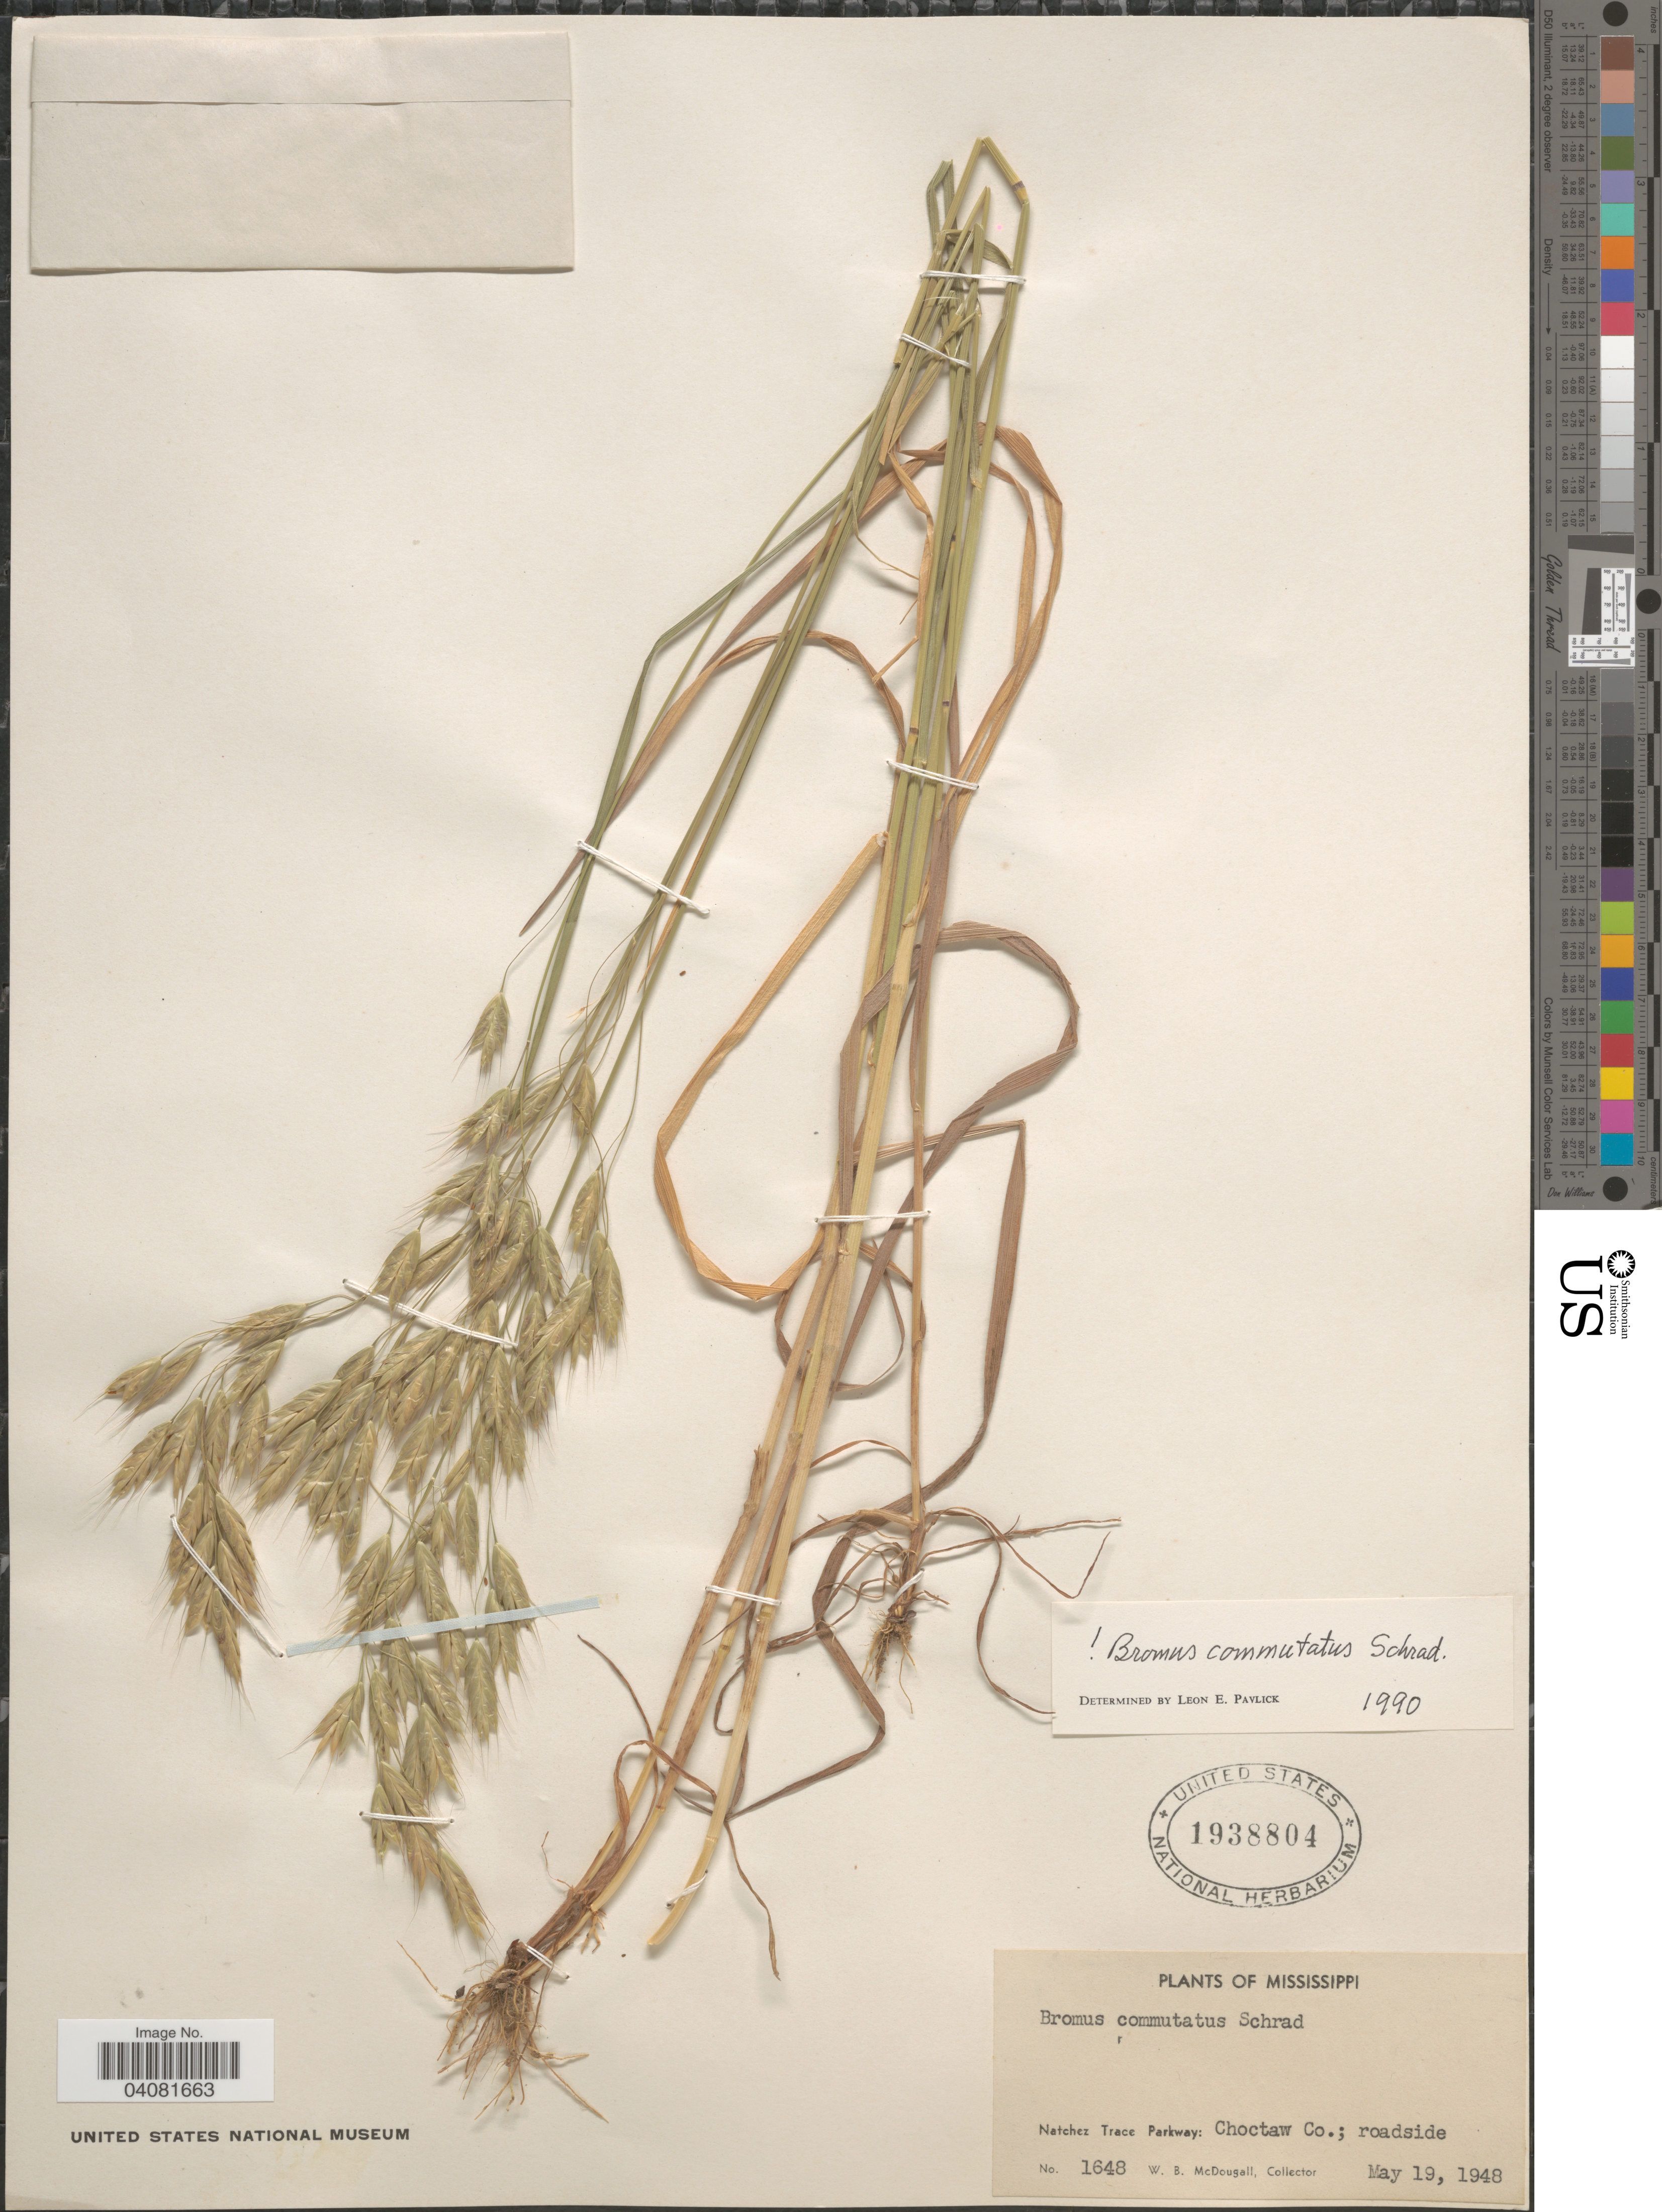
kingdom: Plantae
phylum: Tracheophyta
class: Liliopsida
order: Poales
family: Poaceae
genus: Bromus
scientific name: Bromus commutatus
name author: Schrad.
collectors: W. B. McDougall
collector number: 1648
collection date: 1948-05-19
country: United States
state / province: Mississippi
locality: Natchez Trace Parkway: Choctaw Co.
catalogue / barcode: US 1938804